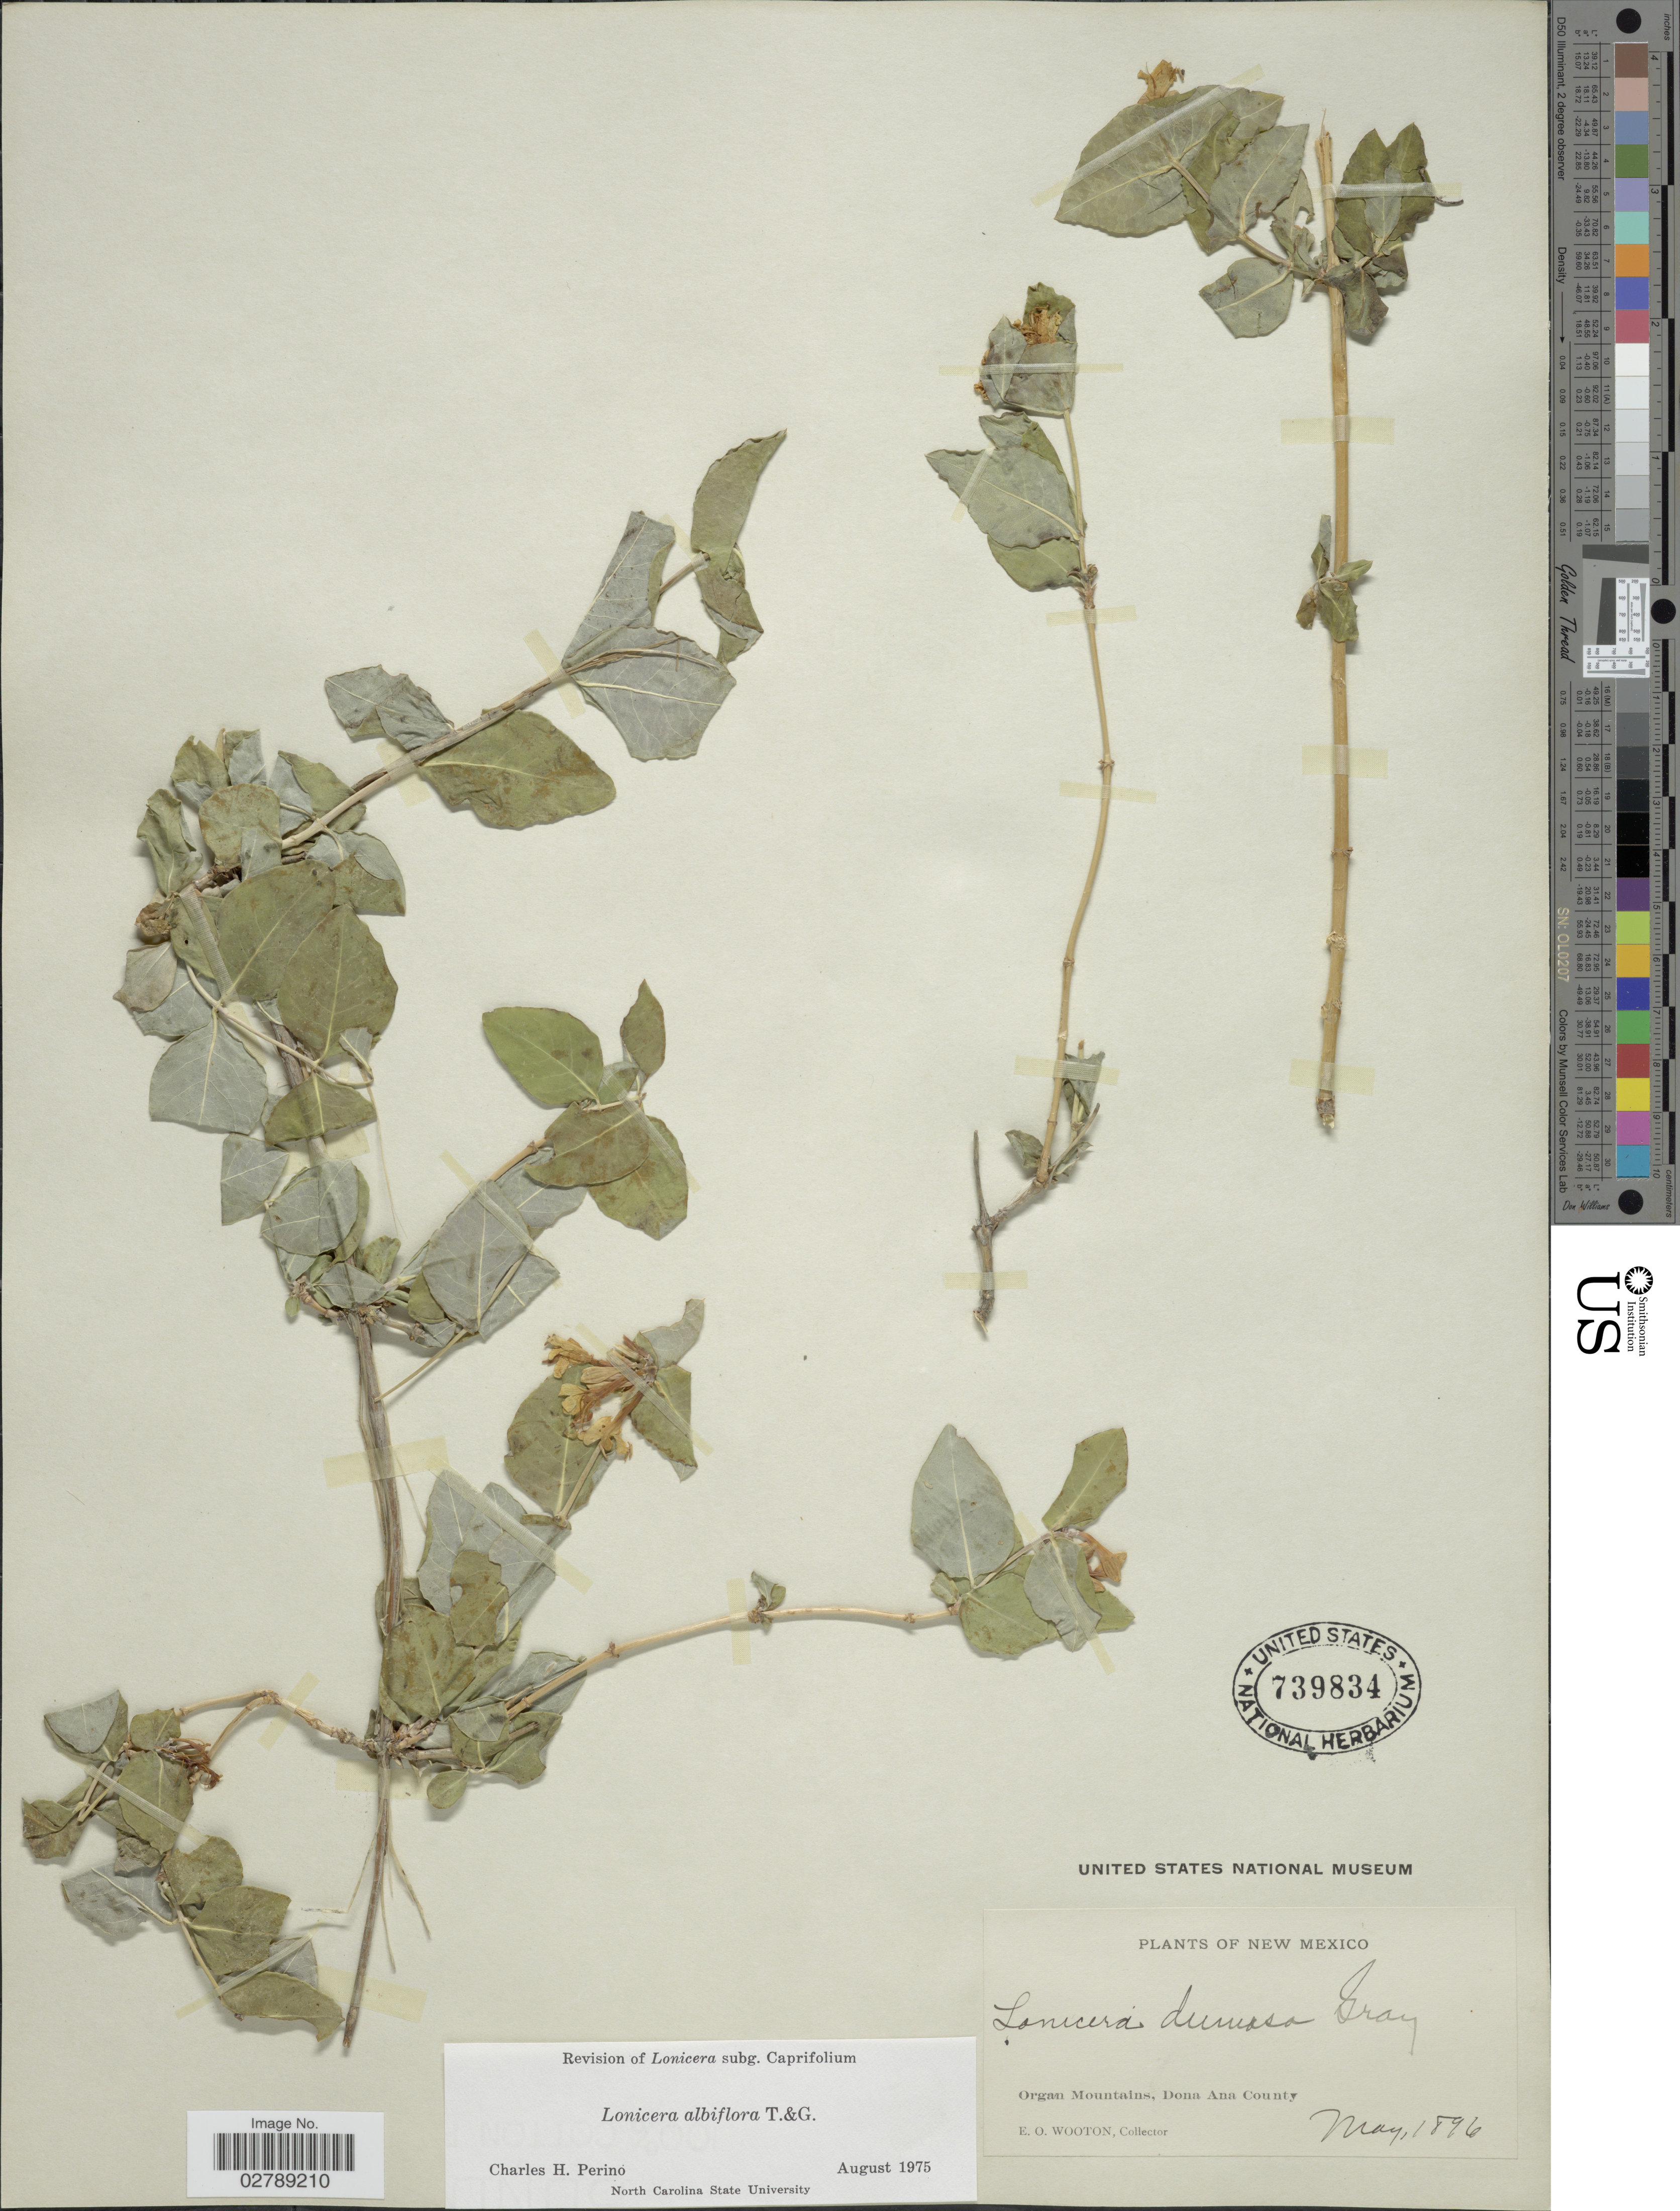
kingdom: Plantae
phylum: Tracheophyta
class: Magnoliopsida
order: Dipsacales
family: Caprifoliaceae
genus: Lonicera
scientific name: Lonicera dumosa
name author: A. Gray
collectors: E. O. Wooton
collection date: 1896-05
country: United States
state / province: New Mexico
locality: Organ Mountains, Dona Ana County.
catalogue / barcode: US 739834